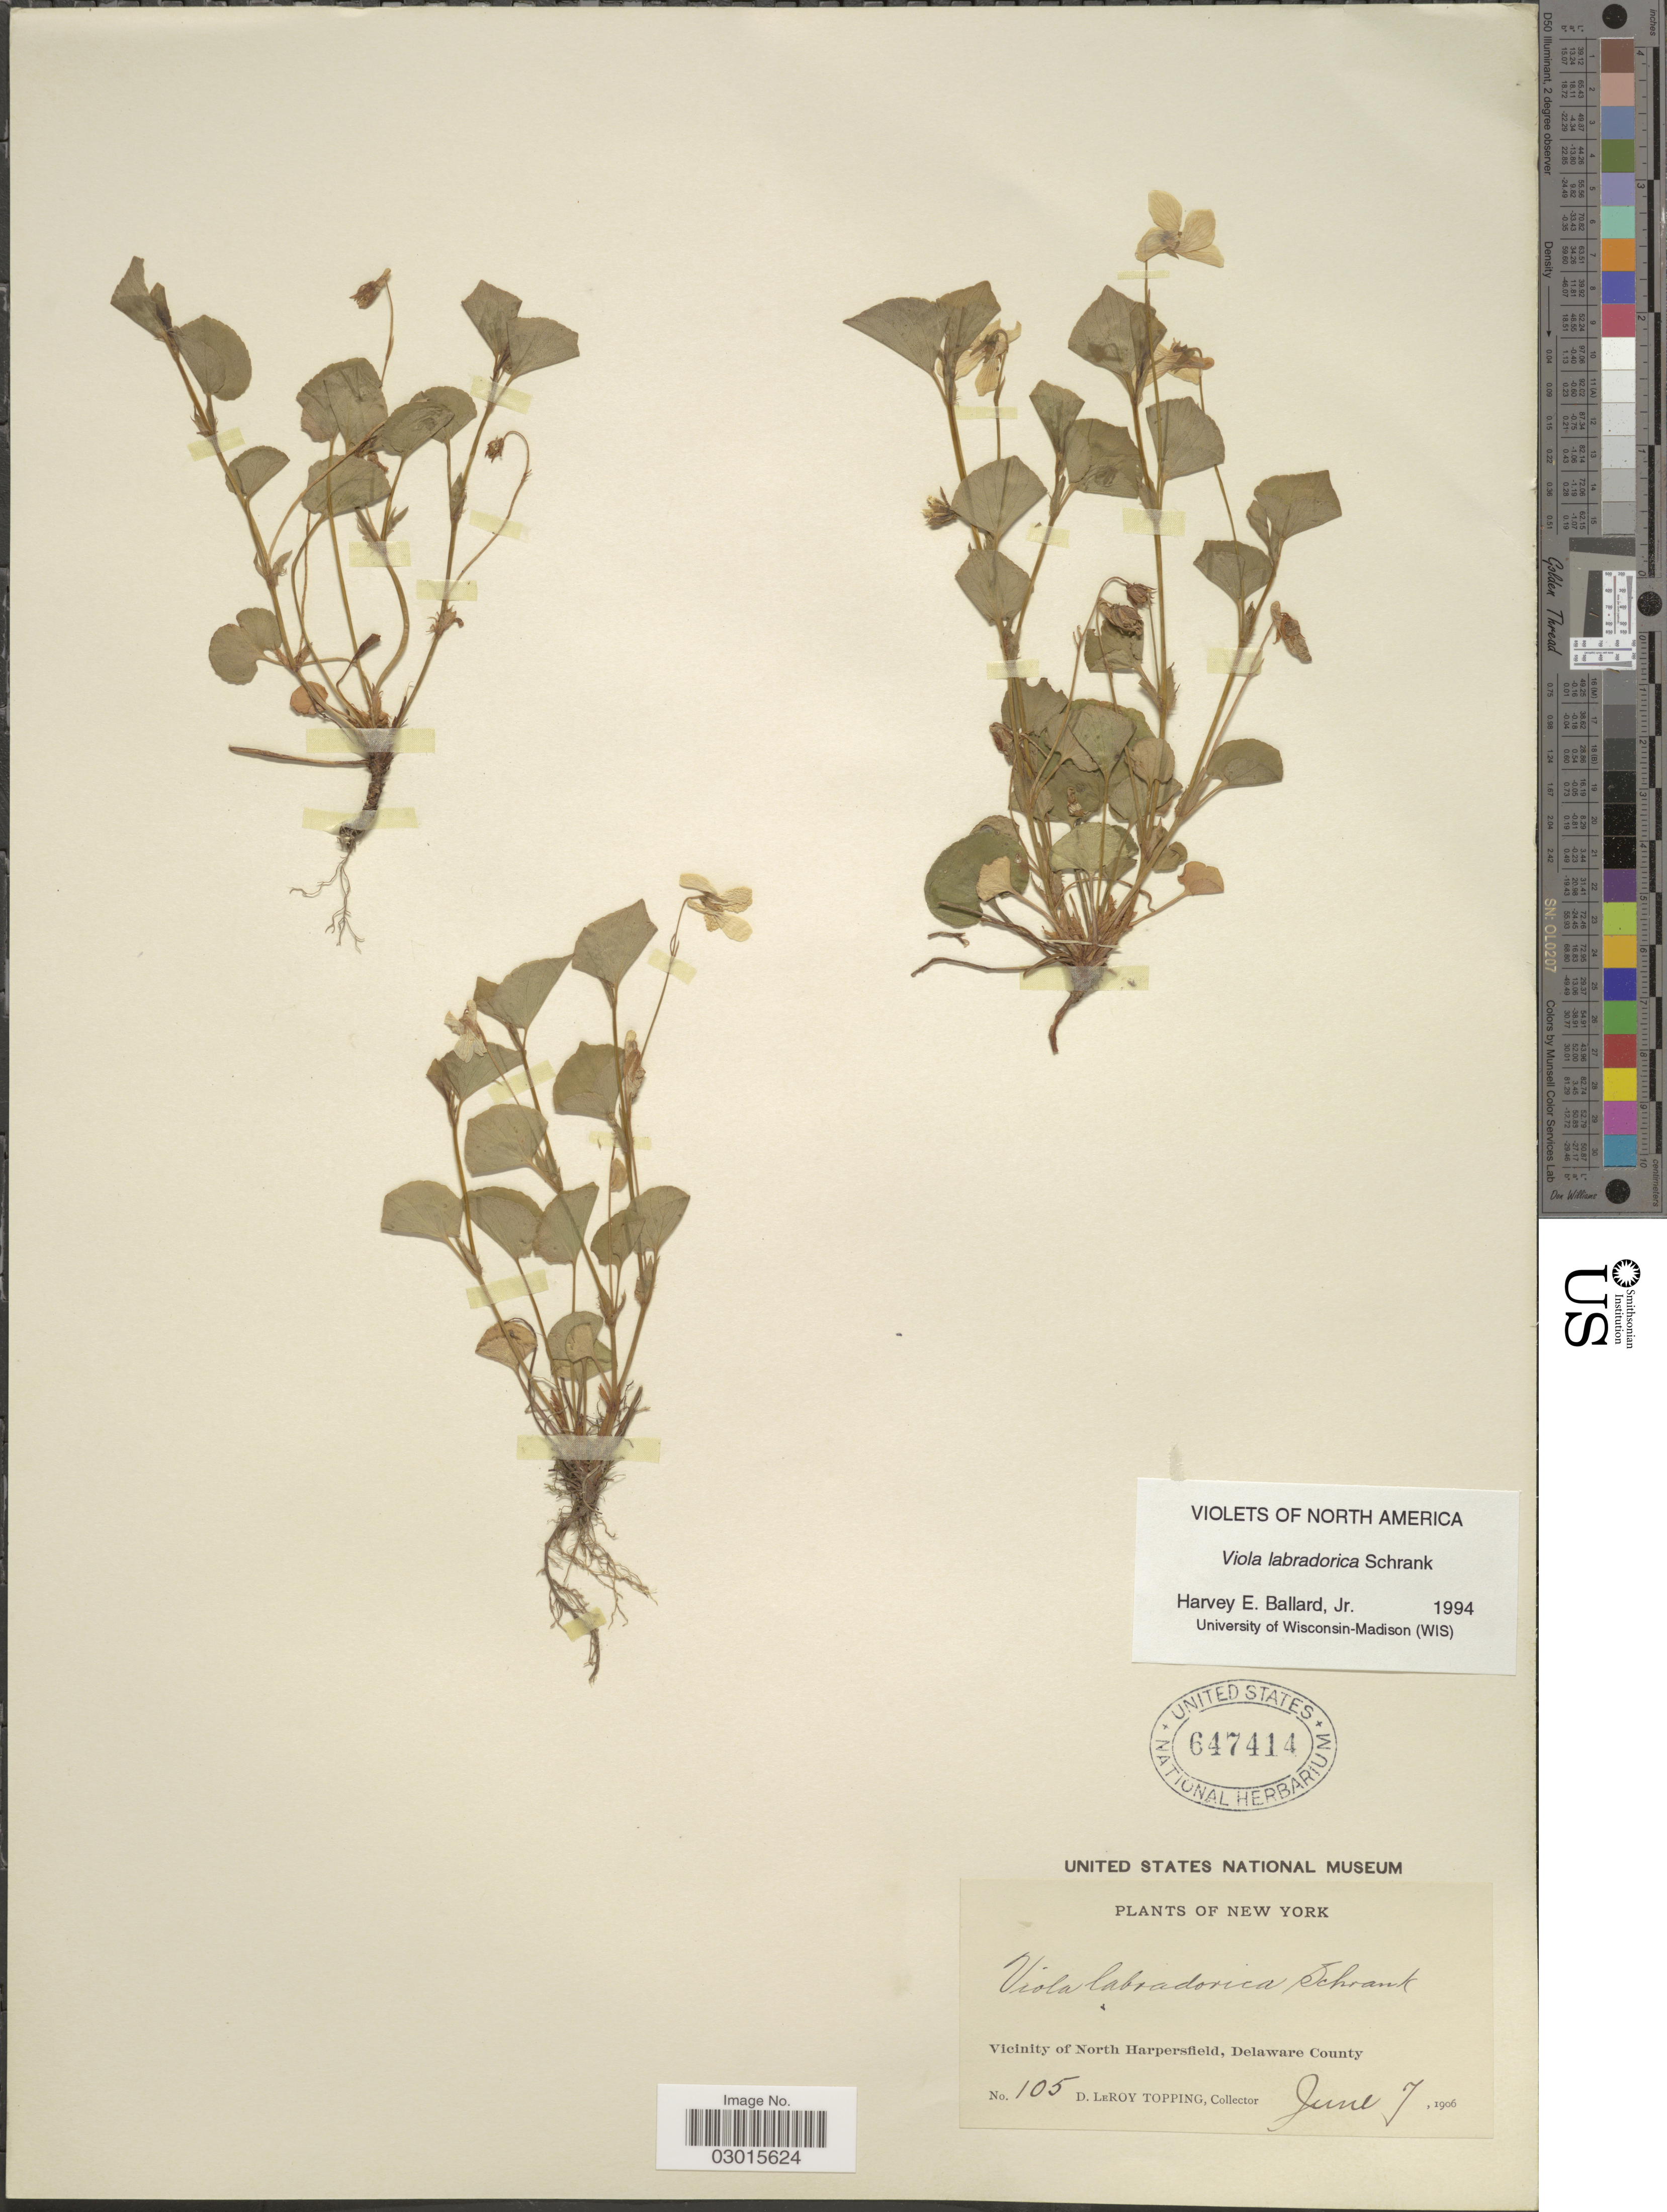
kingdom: Plantae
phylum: Tracheophyta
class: Magnoliopsida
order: Malpighiales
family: Violaceae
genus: Viola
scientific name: Viola labradorica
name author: Schrank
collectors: D. L. Topping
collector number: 105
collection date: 1906-06-07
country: United States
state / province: New York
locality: Vicinity of North Harpersfield, Delaware County.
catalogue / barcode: US 647414